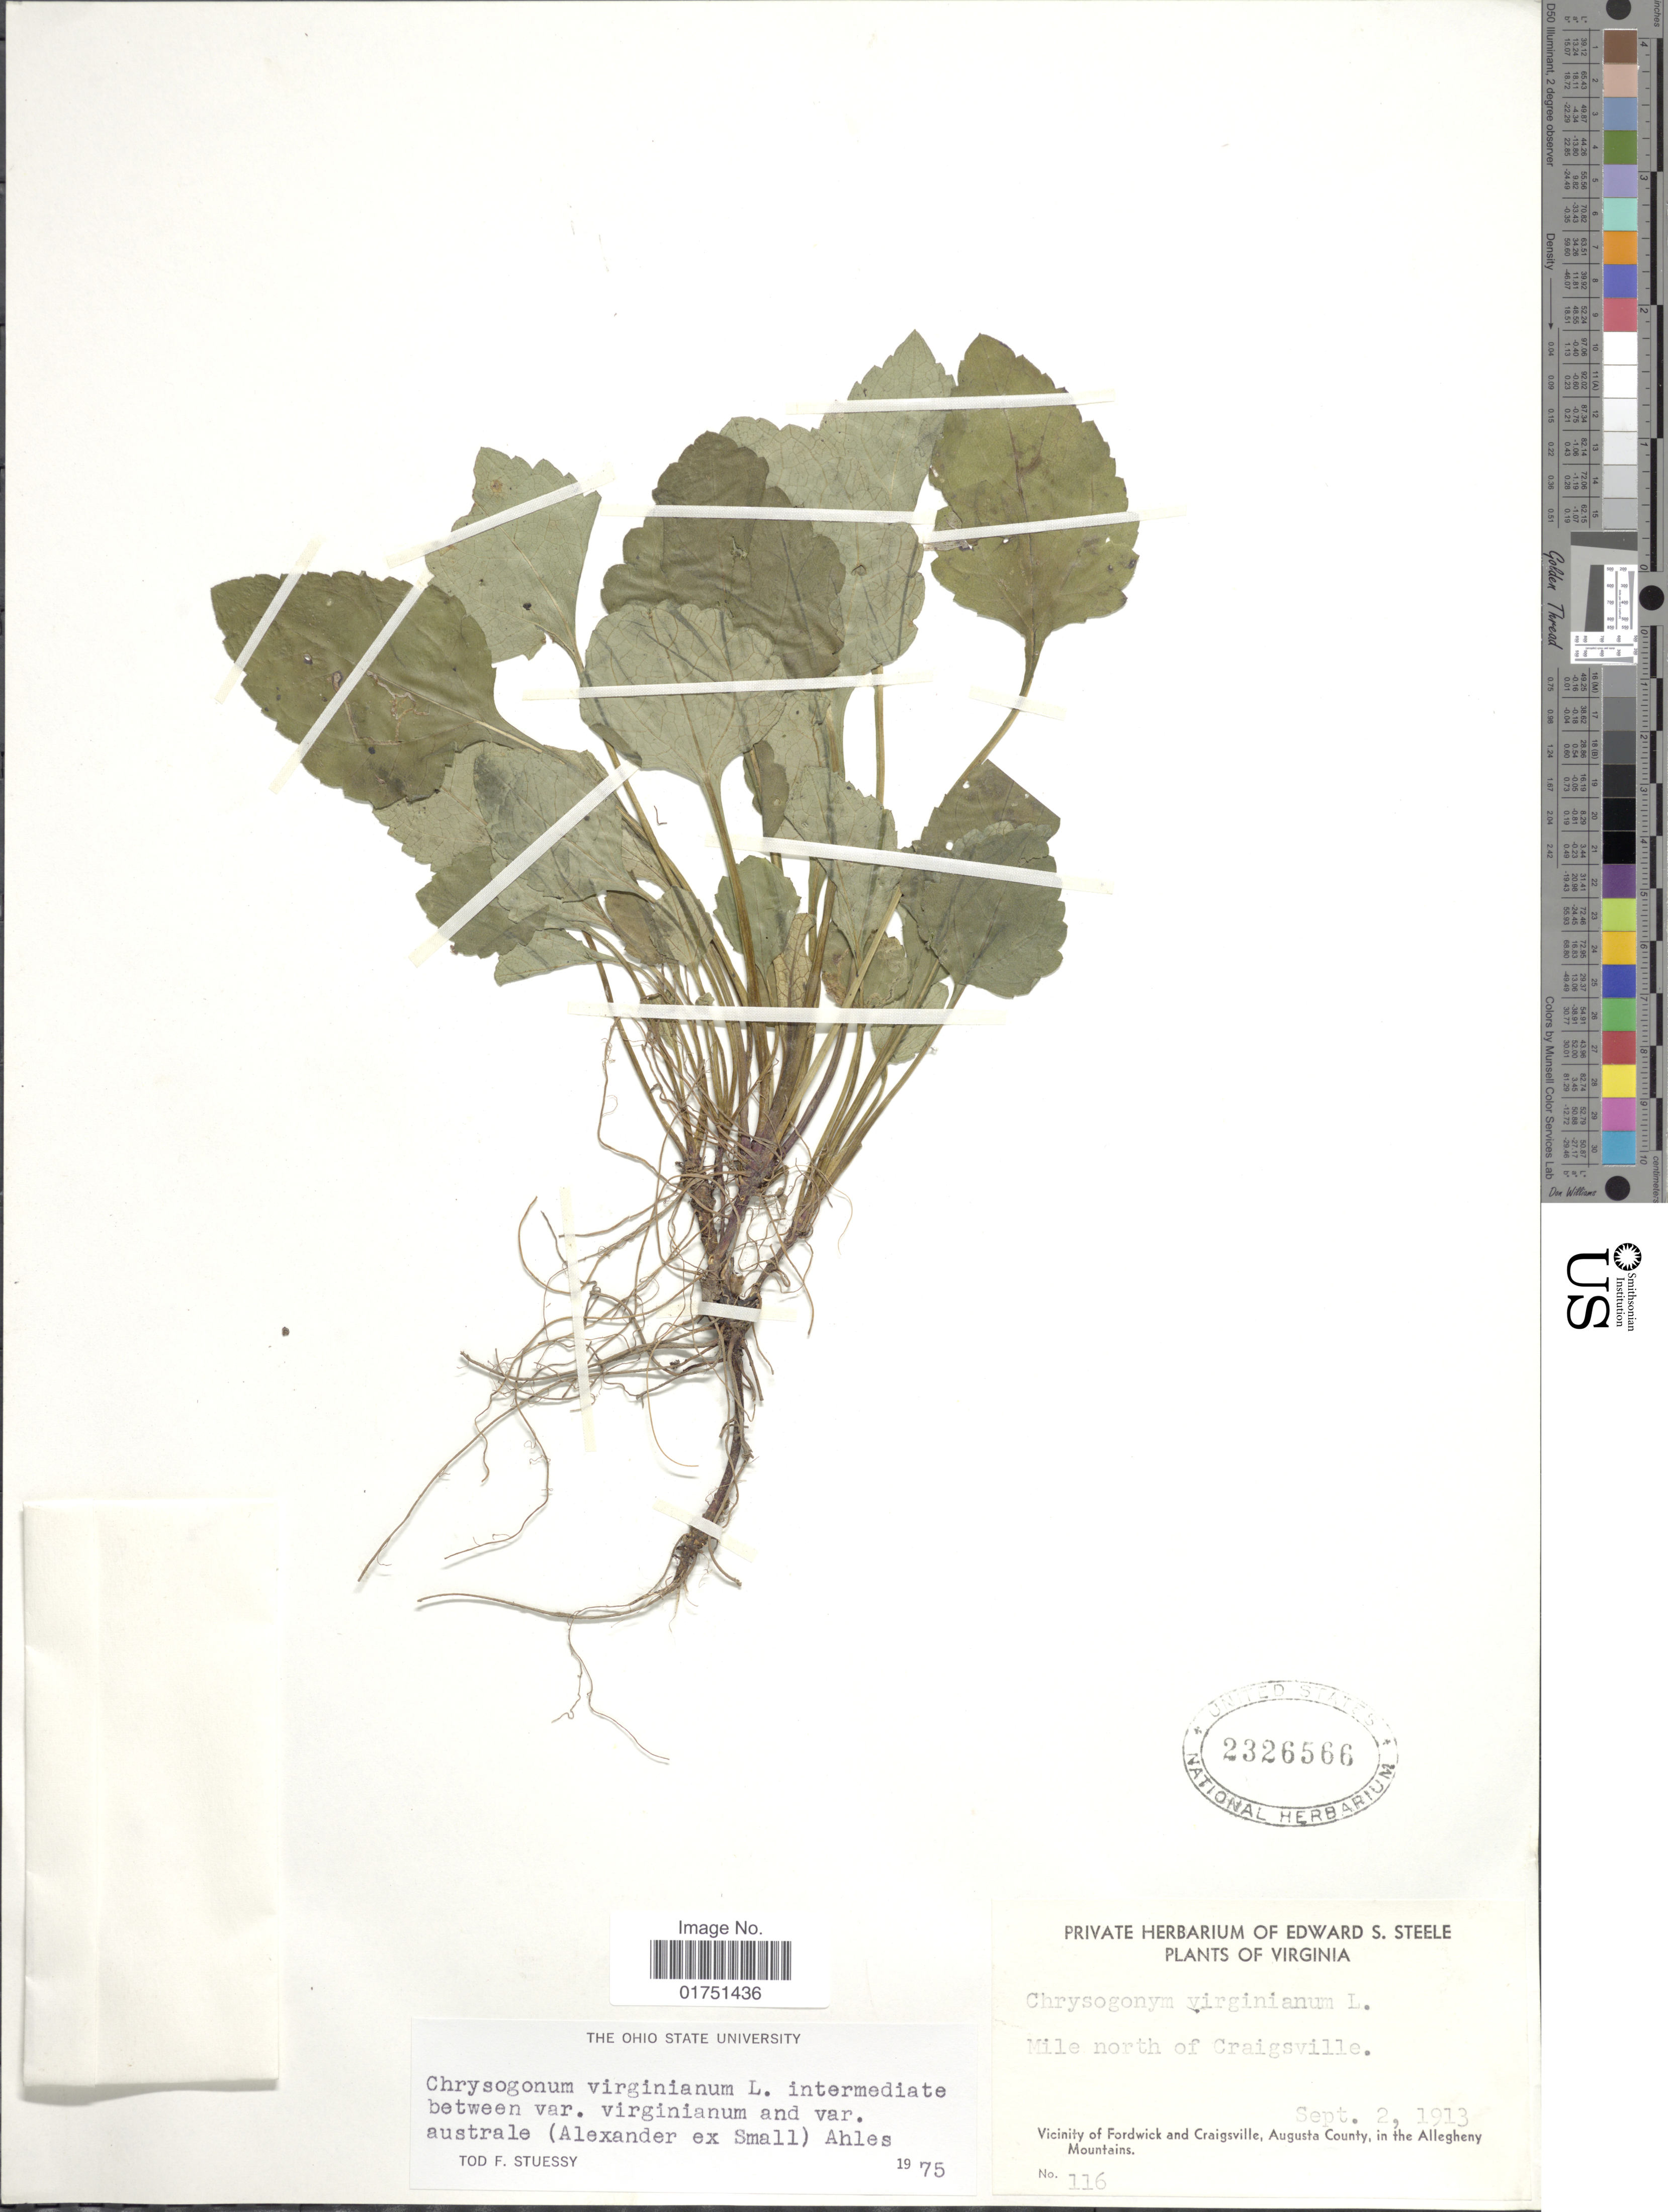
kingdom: Plantae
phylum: Tracheophyta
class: Magnoliopsida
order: Asterales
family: Asteraceae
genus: Chrysogonum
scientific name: Chrysogonum virginianum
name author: L.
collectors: ex herb. Edward S. Steele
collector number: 116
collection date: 1913-09-02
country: United States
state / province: Virginia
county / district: Augusta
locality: Mile north of Craigsville. Vicinity of Fordwick and Craigsville, Augusta County, in the Allegheny Mountains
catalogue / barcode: US 2326566